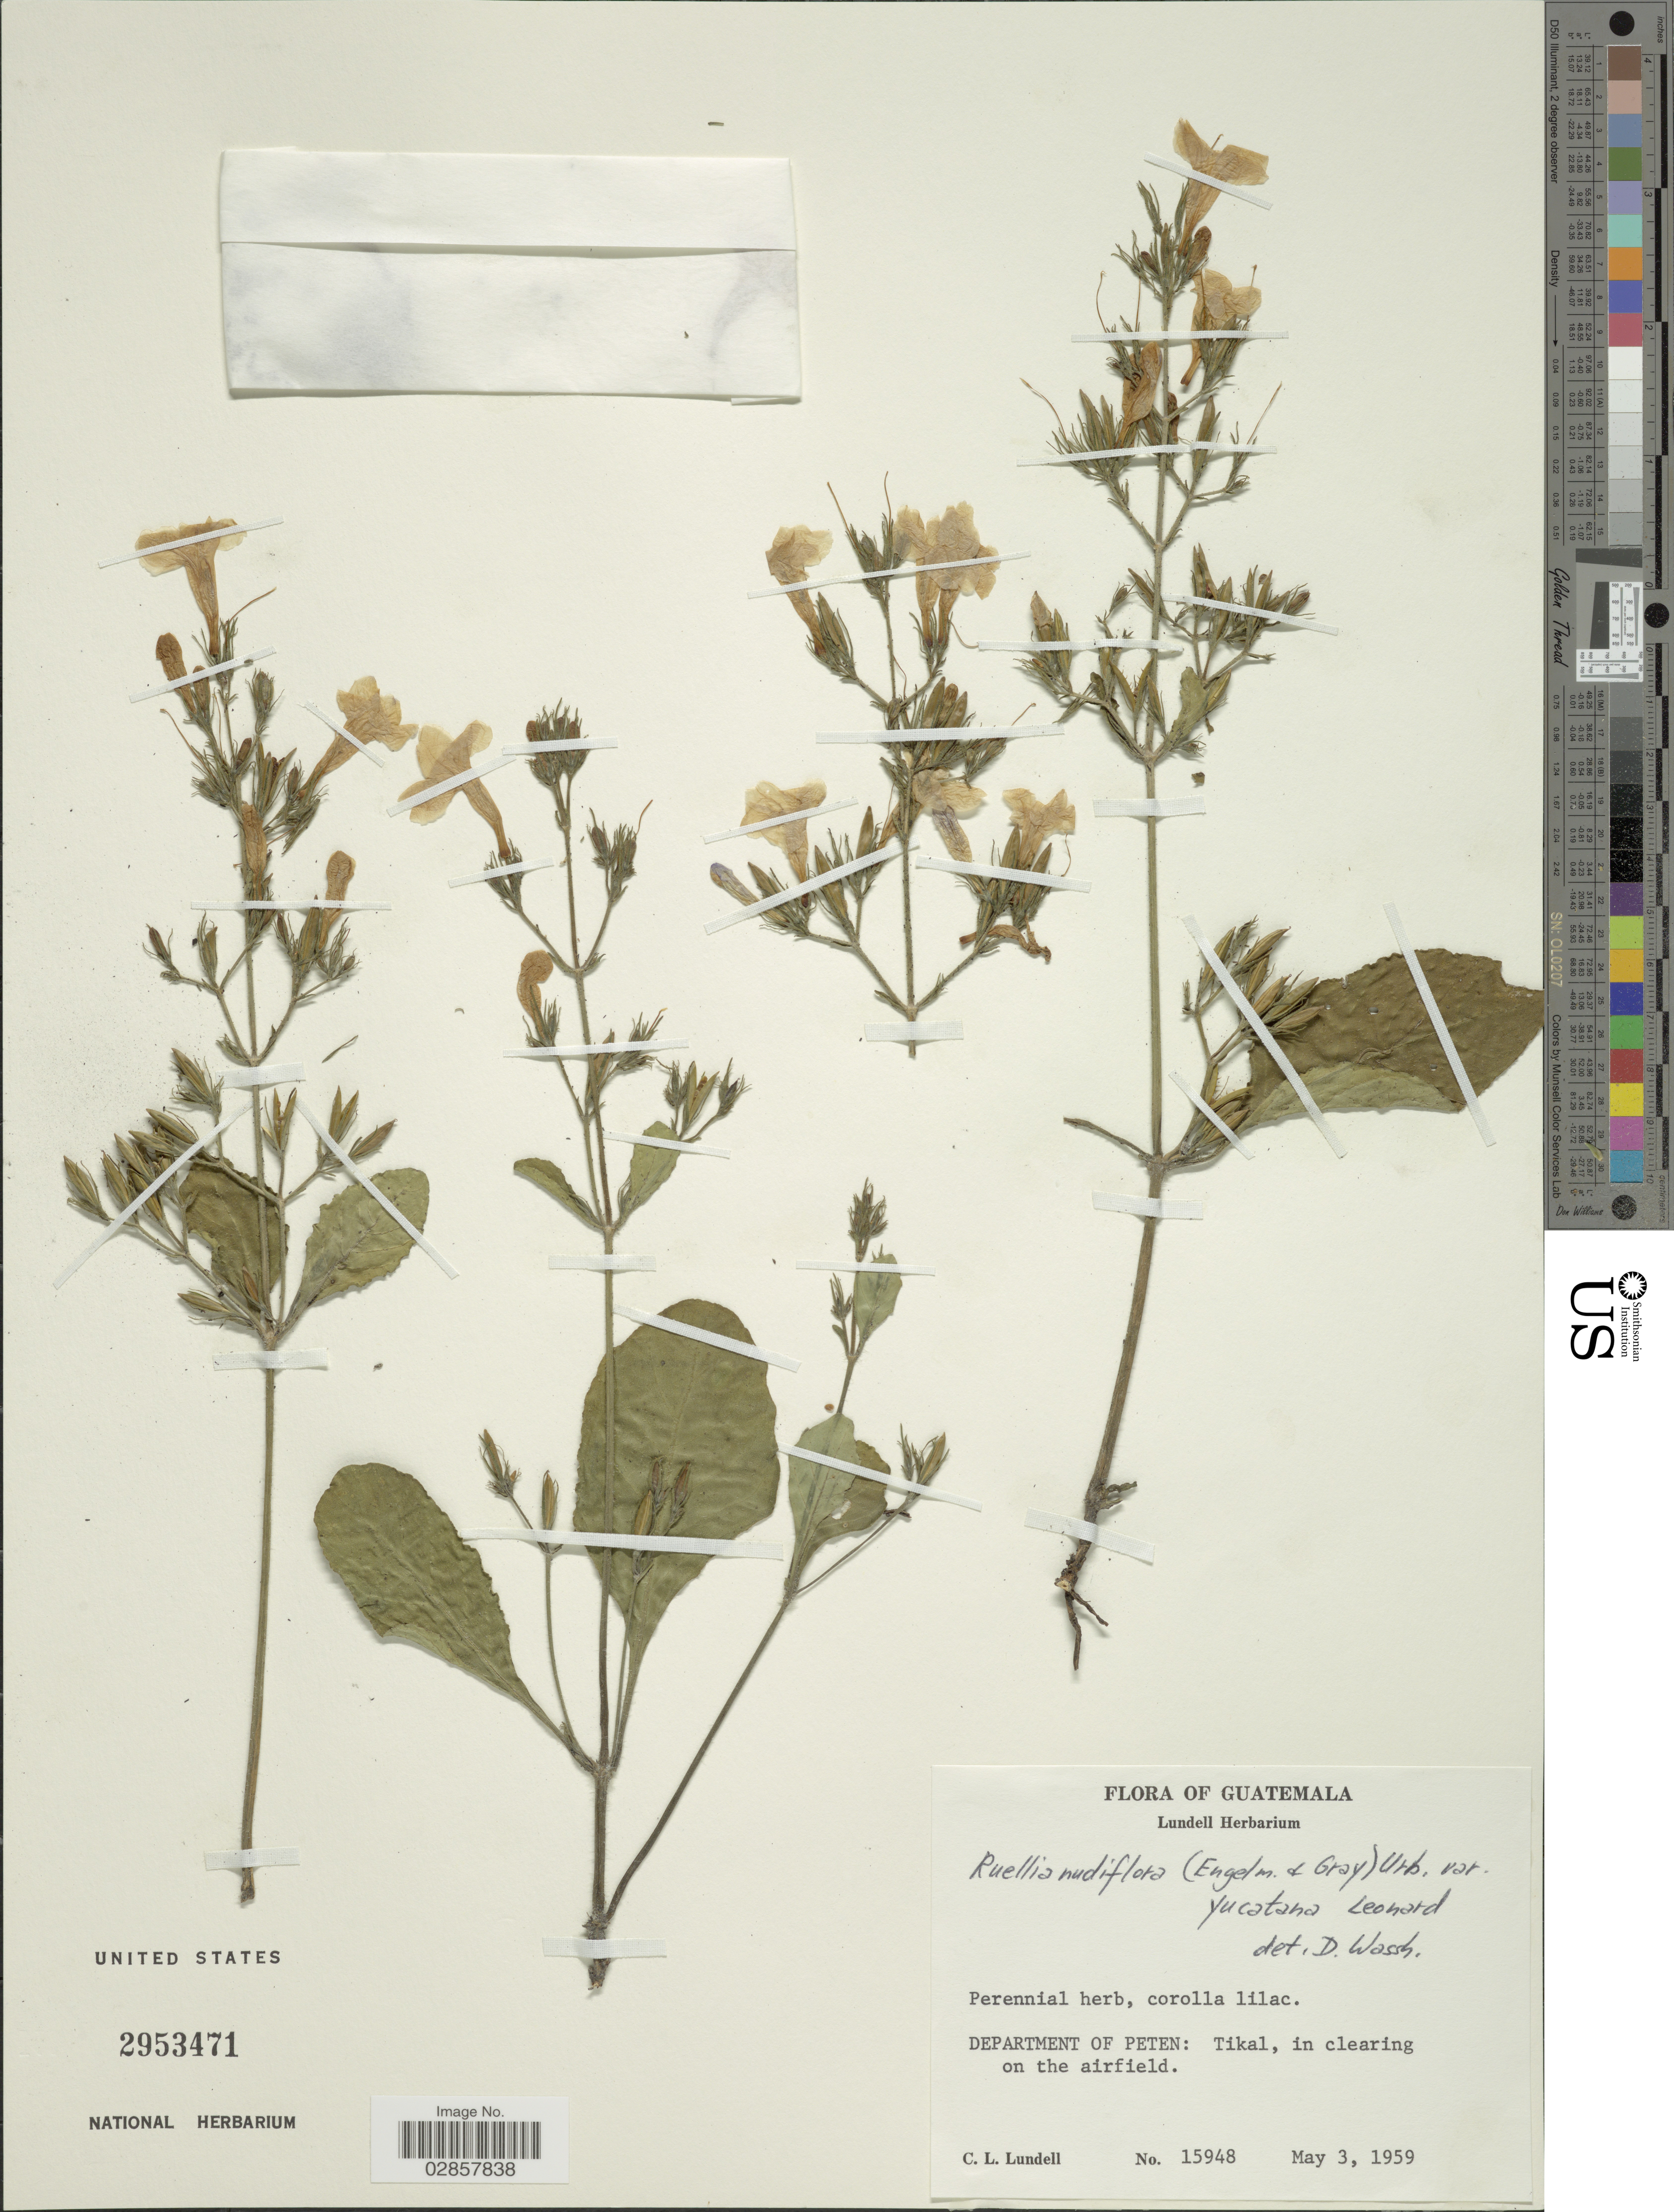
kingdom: Plantae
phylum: Tracheophyta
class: Magnoliopsida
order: Lamiales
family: Acanthaceae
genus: Ruellia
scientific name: Ruellia nudiflora var. yucatana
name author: Leonard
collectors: C. L. Lundell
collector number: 15948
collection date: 1959-05-03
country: Guatemala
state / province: El Petén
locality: Department of Peten: Tikal, in clearing on the airfield.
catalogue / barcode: US 2953471